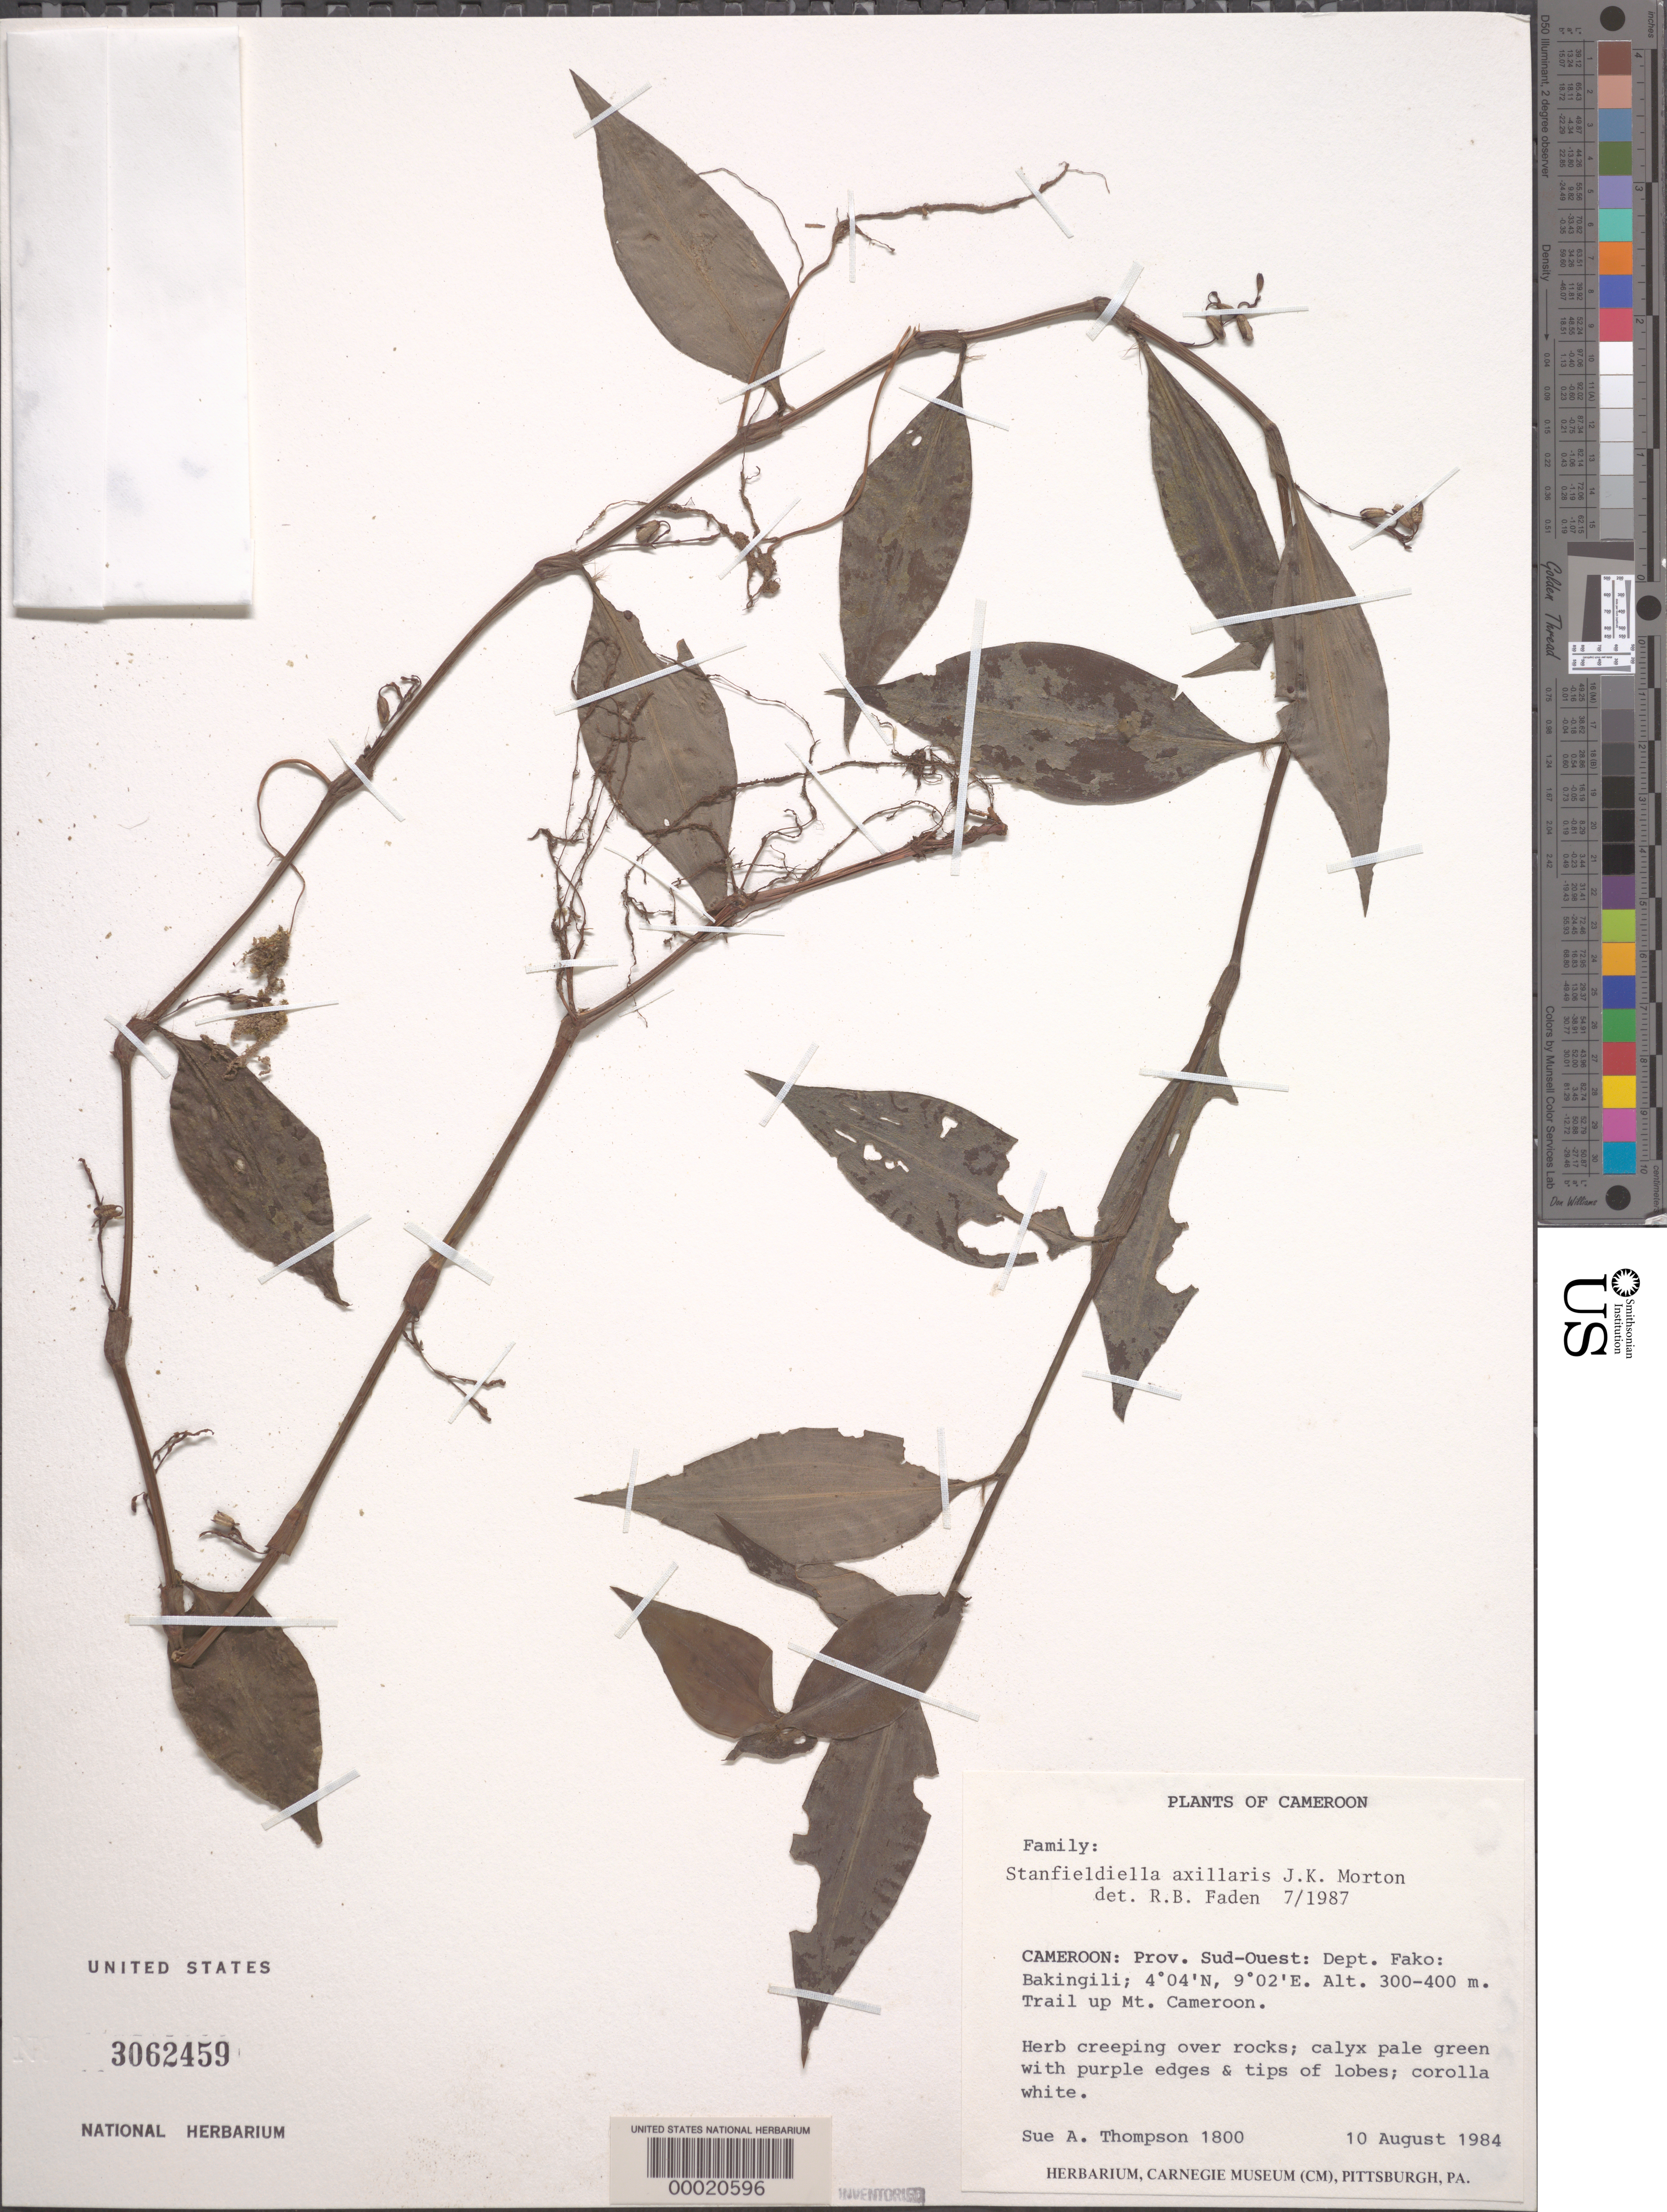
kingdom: Plantae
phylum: Tracheophyta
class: Liliopsida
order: Commelinales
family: Commelinaceae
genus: Stanfieldiella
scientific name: Stanfieldiella axillaris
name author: J.K. Morton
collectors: S. A. Thompson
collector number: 1800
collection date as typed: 10 Aug 1984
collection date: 1984-08-10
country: Cameroon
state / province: Sud-Ouest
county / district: Fako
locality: Bakingili, trail up mt. cameroon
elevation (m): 300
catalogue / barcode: US 3062459